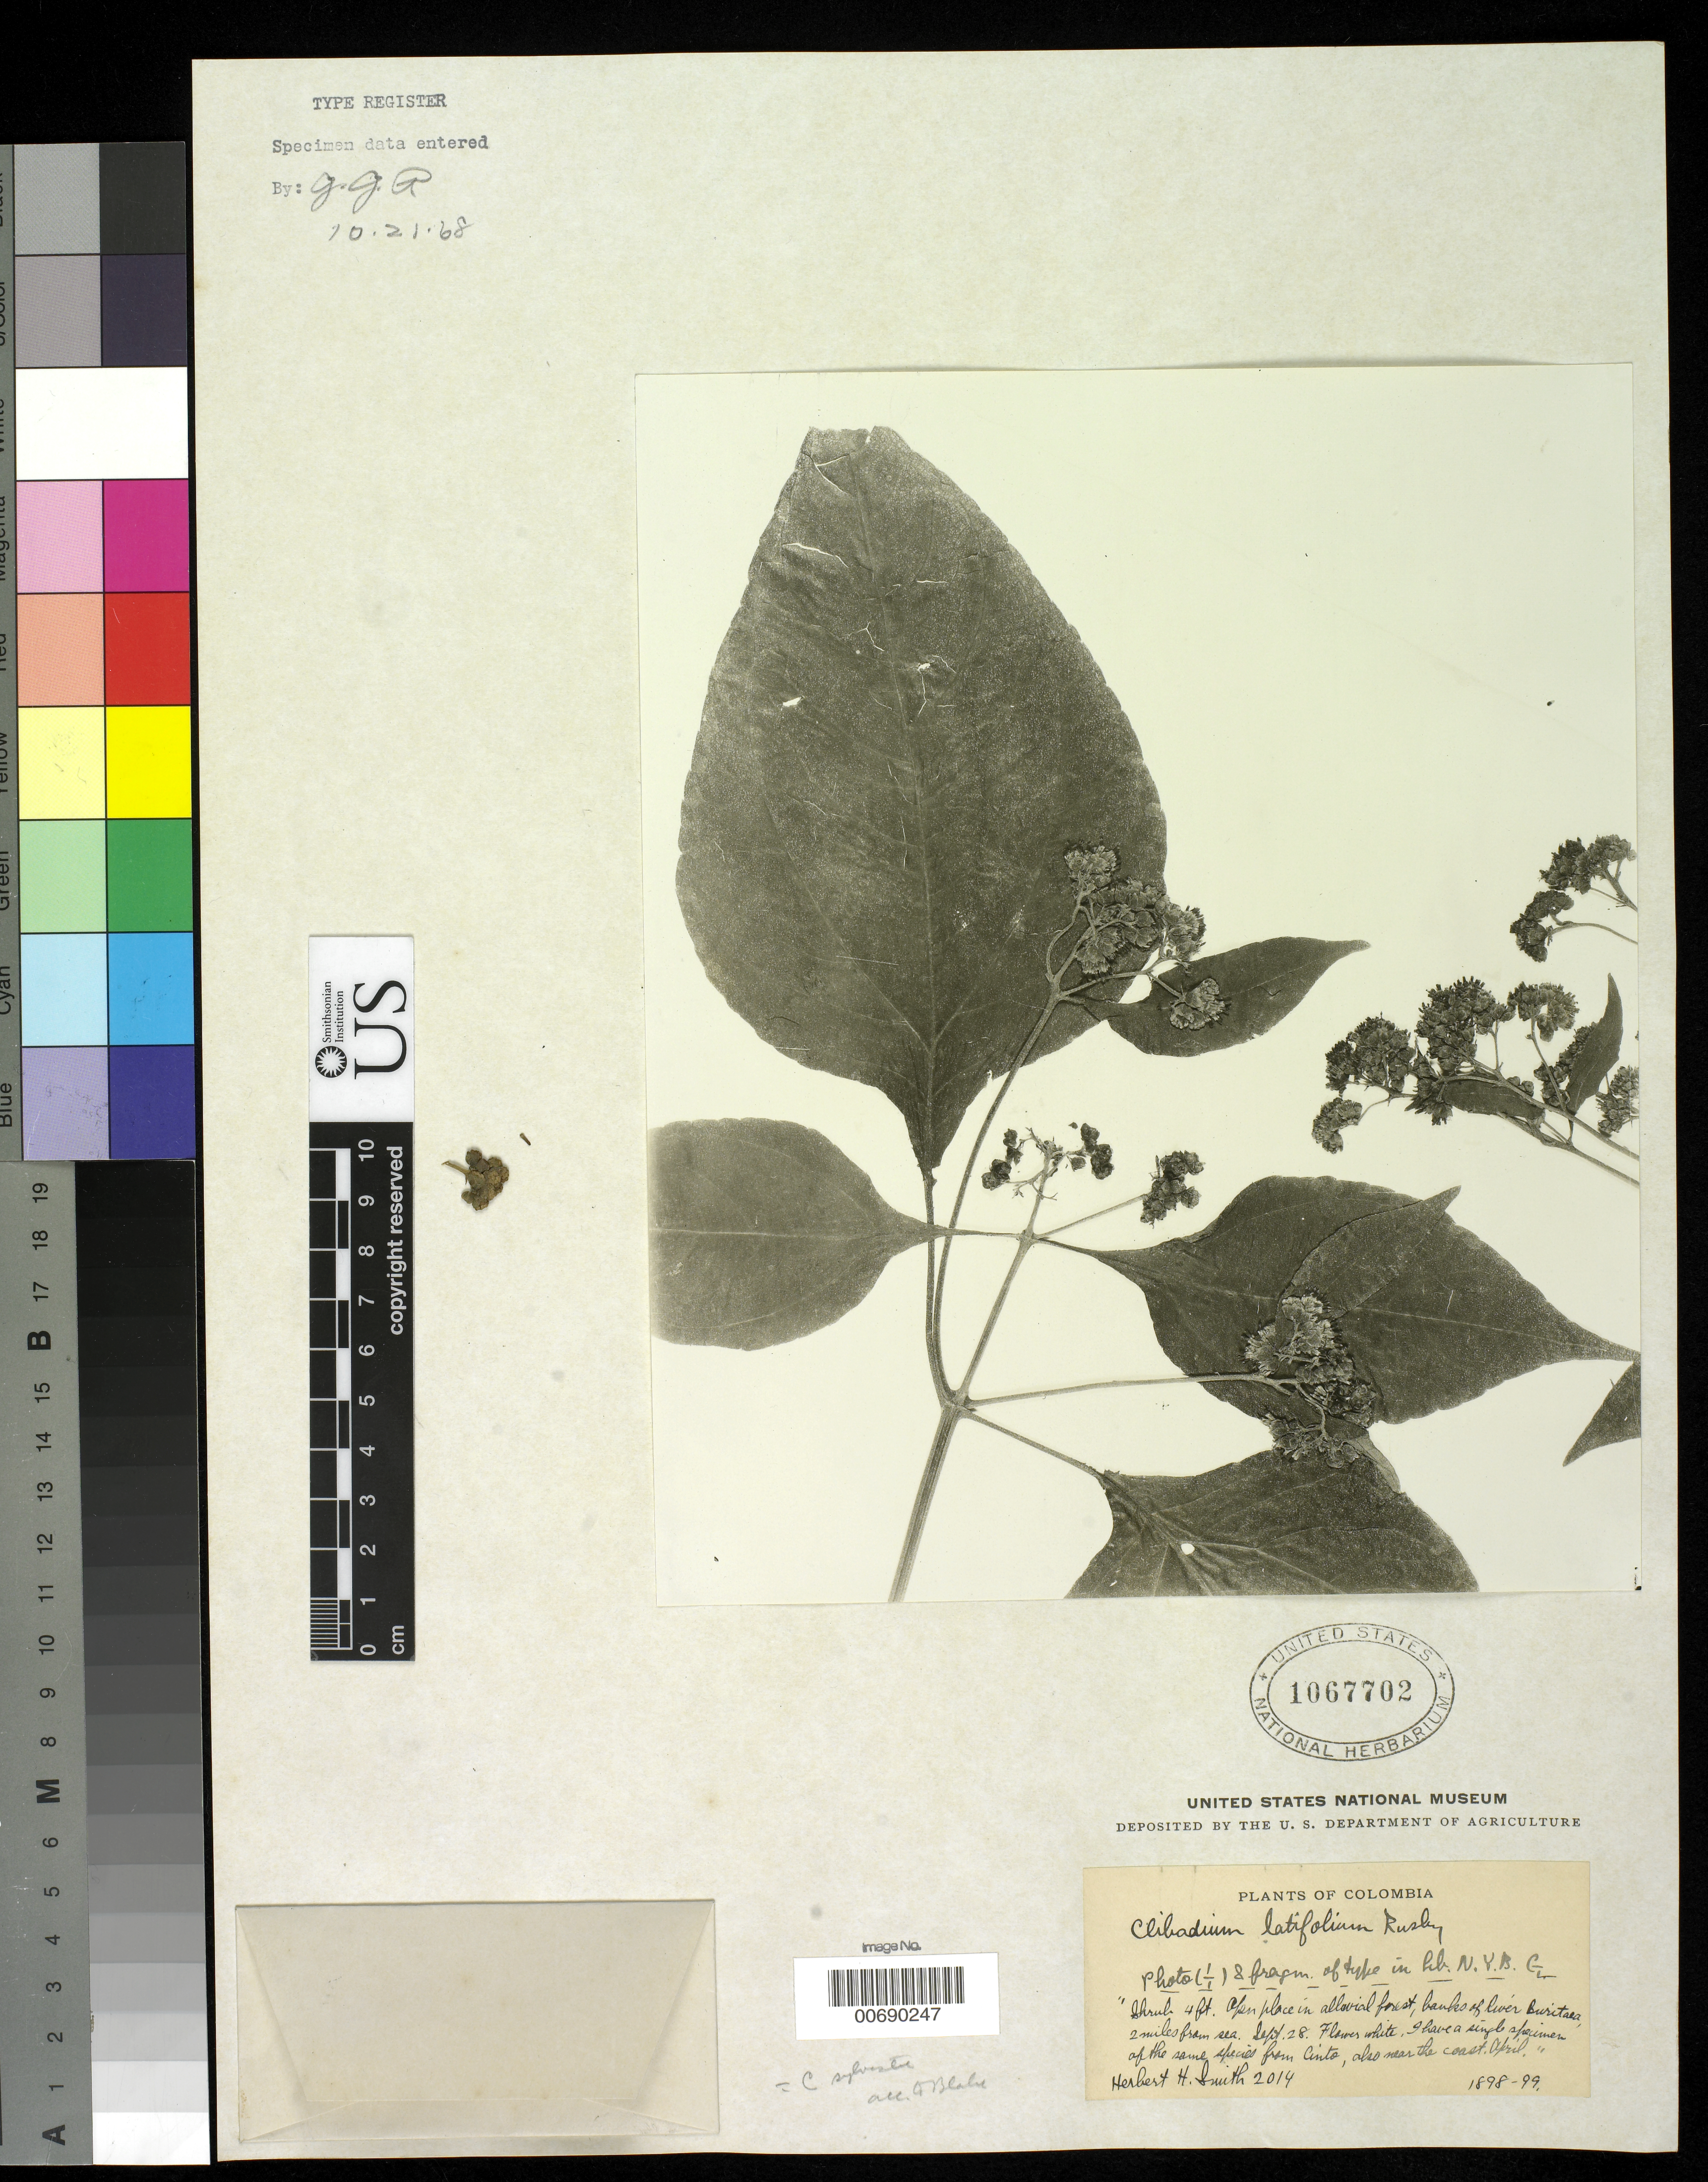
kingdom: Plantae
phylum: Tracheophyta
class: Magnoliopsida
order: Asterales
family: Asteraceae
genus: Clibadium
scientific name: Clibadium latifolium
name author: Rusby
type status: Isotype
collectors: Herbert H. Smith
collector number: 2014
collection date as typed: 25 Sep 1898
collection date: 1898-09-25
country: Colombia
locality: River Buritaca.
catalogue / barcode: US 1067702